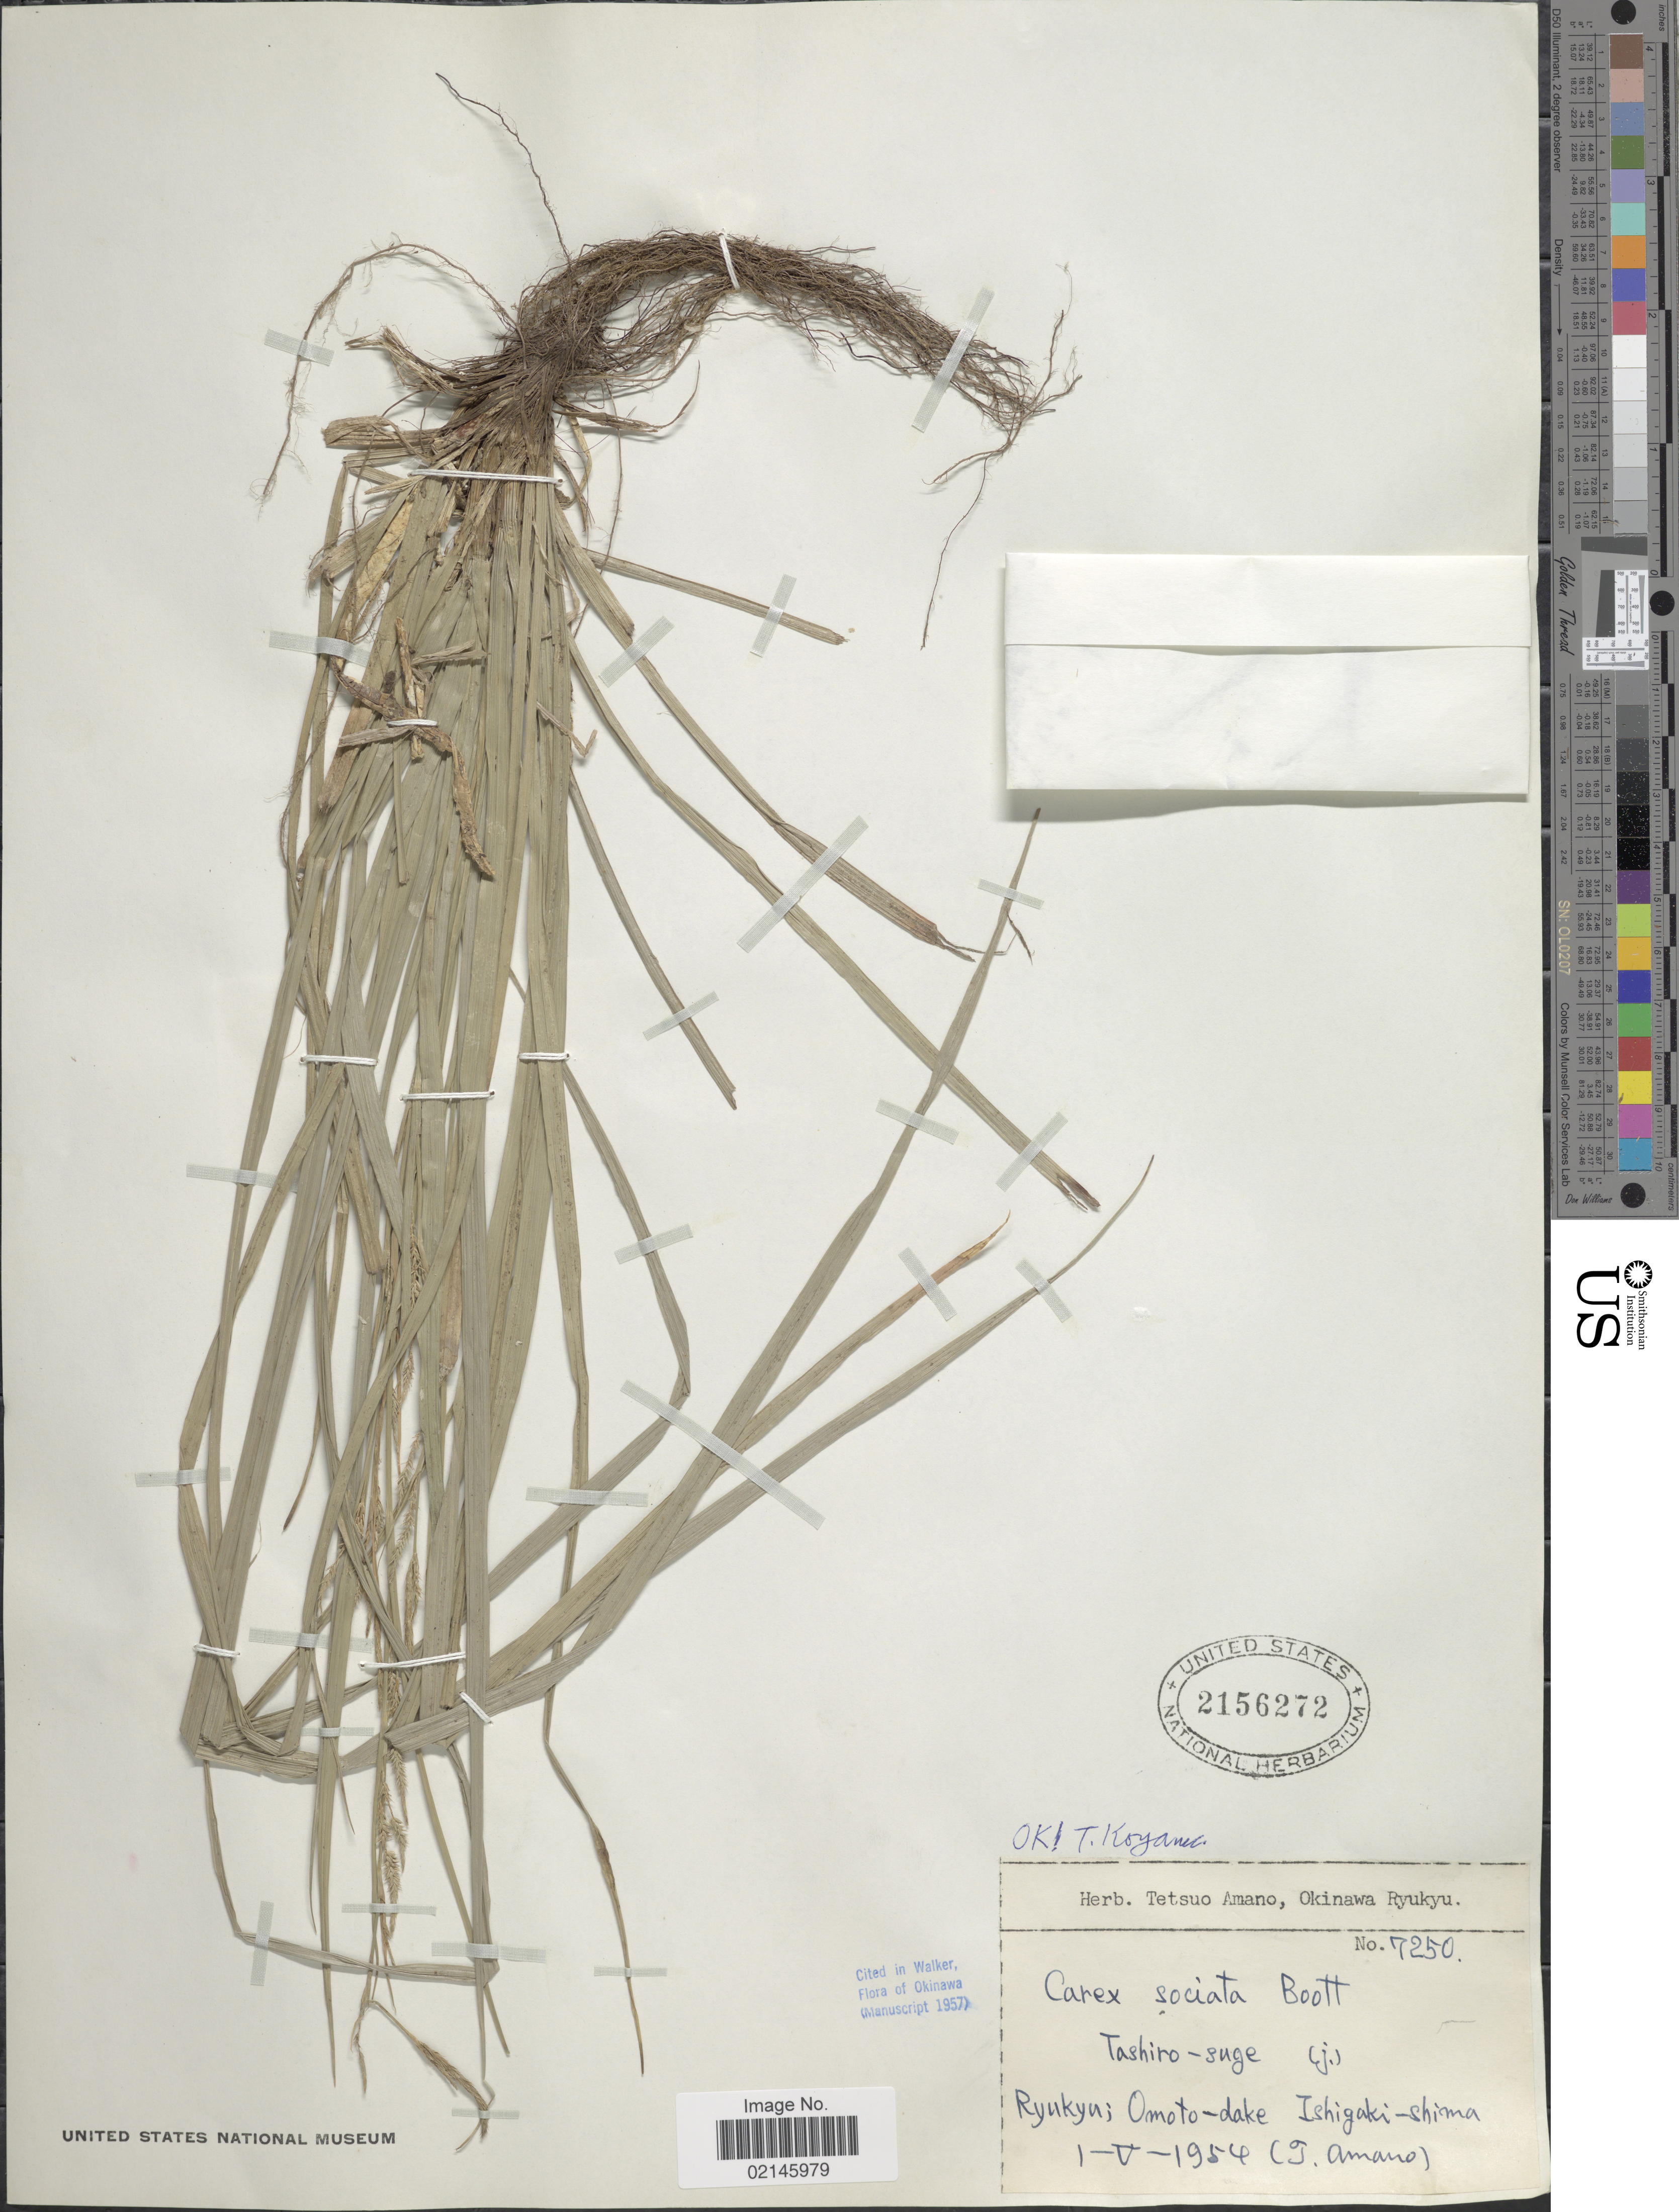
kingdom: Plantae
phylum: Tracheophyta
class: Liliopsida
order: Poales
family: Cyperaceae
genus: Carex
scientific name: Carex sociata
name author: Boott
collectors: T. Amano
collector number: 7250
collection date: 1954-05-01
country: Japan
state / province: Okinawa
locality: Ryukyu; Omote-dake Ishigaki-shima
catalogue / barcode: US 2156272